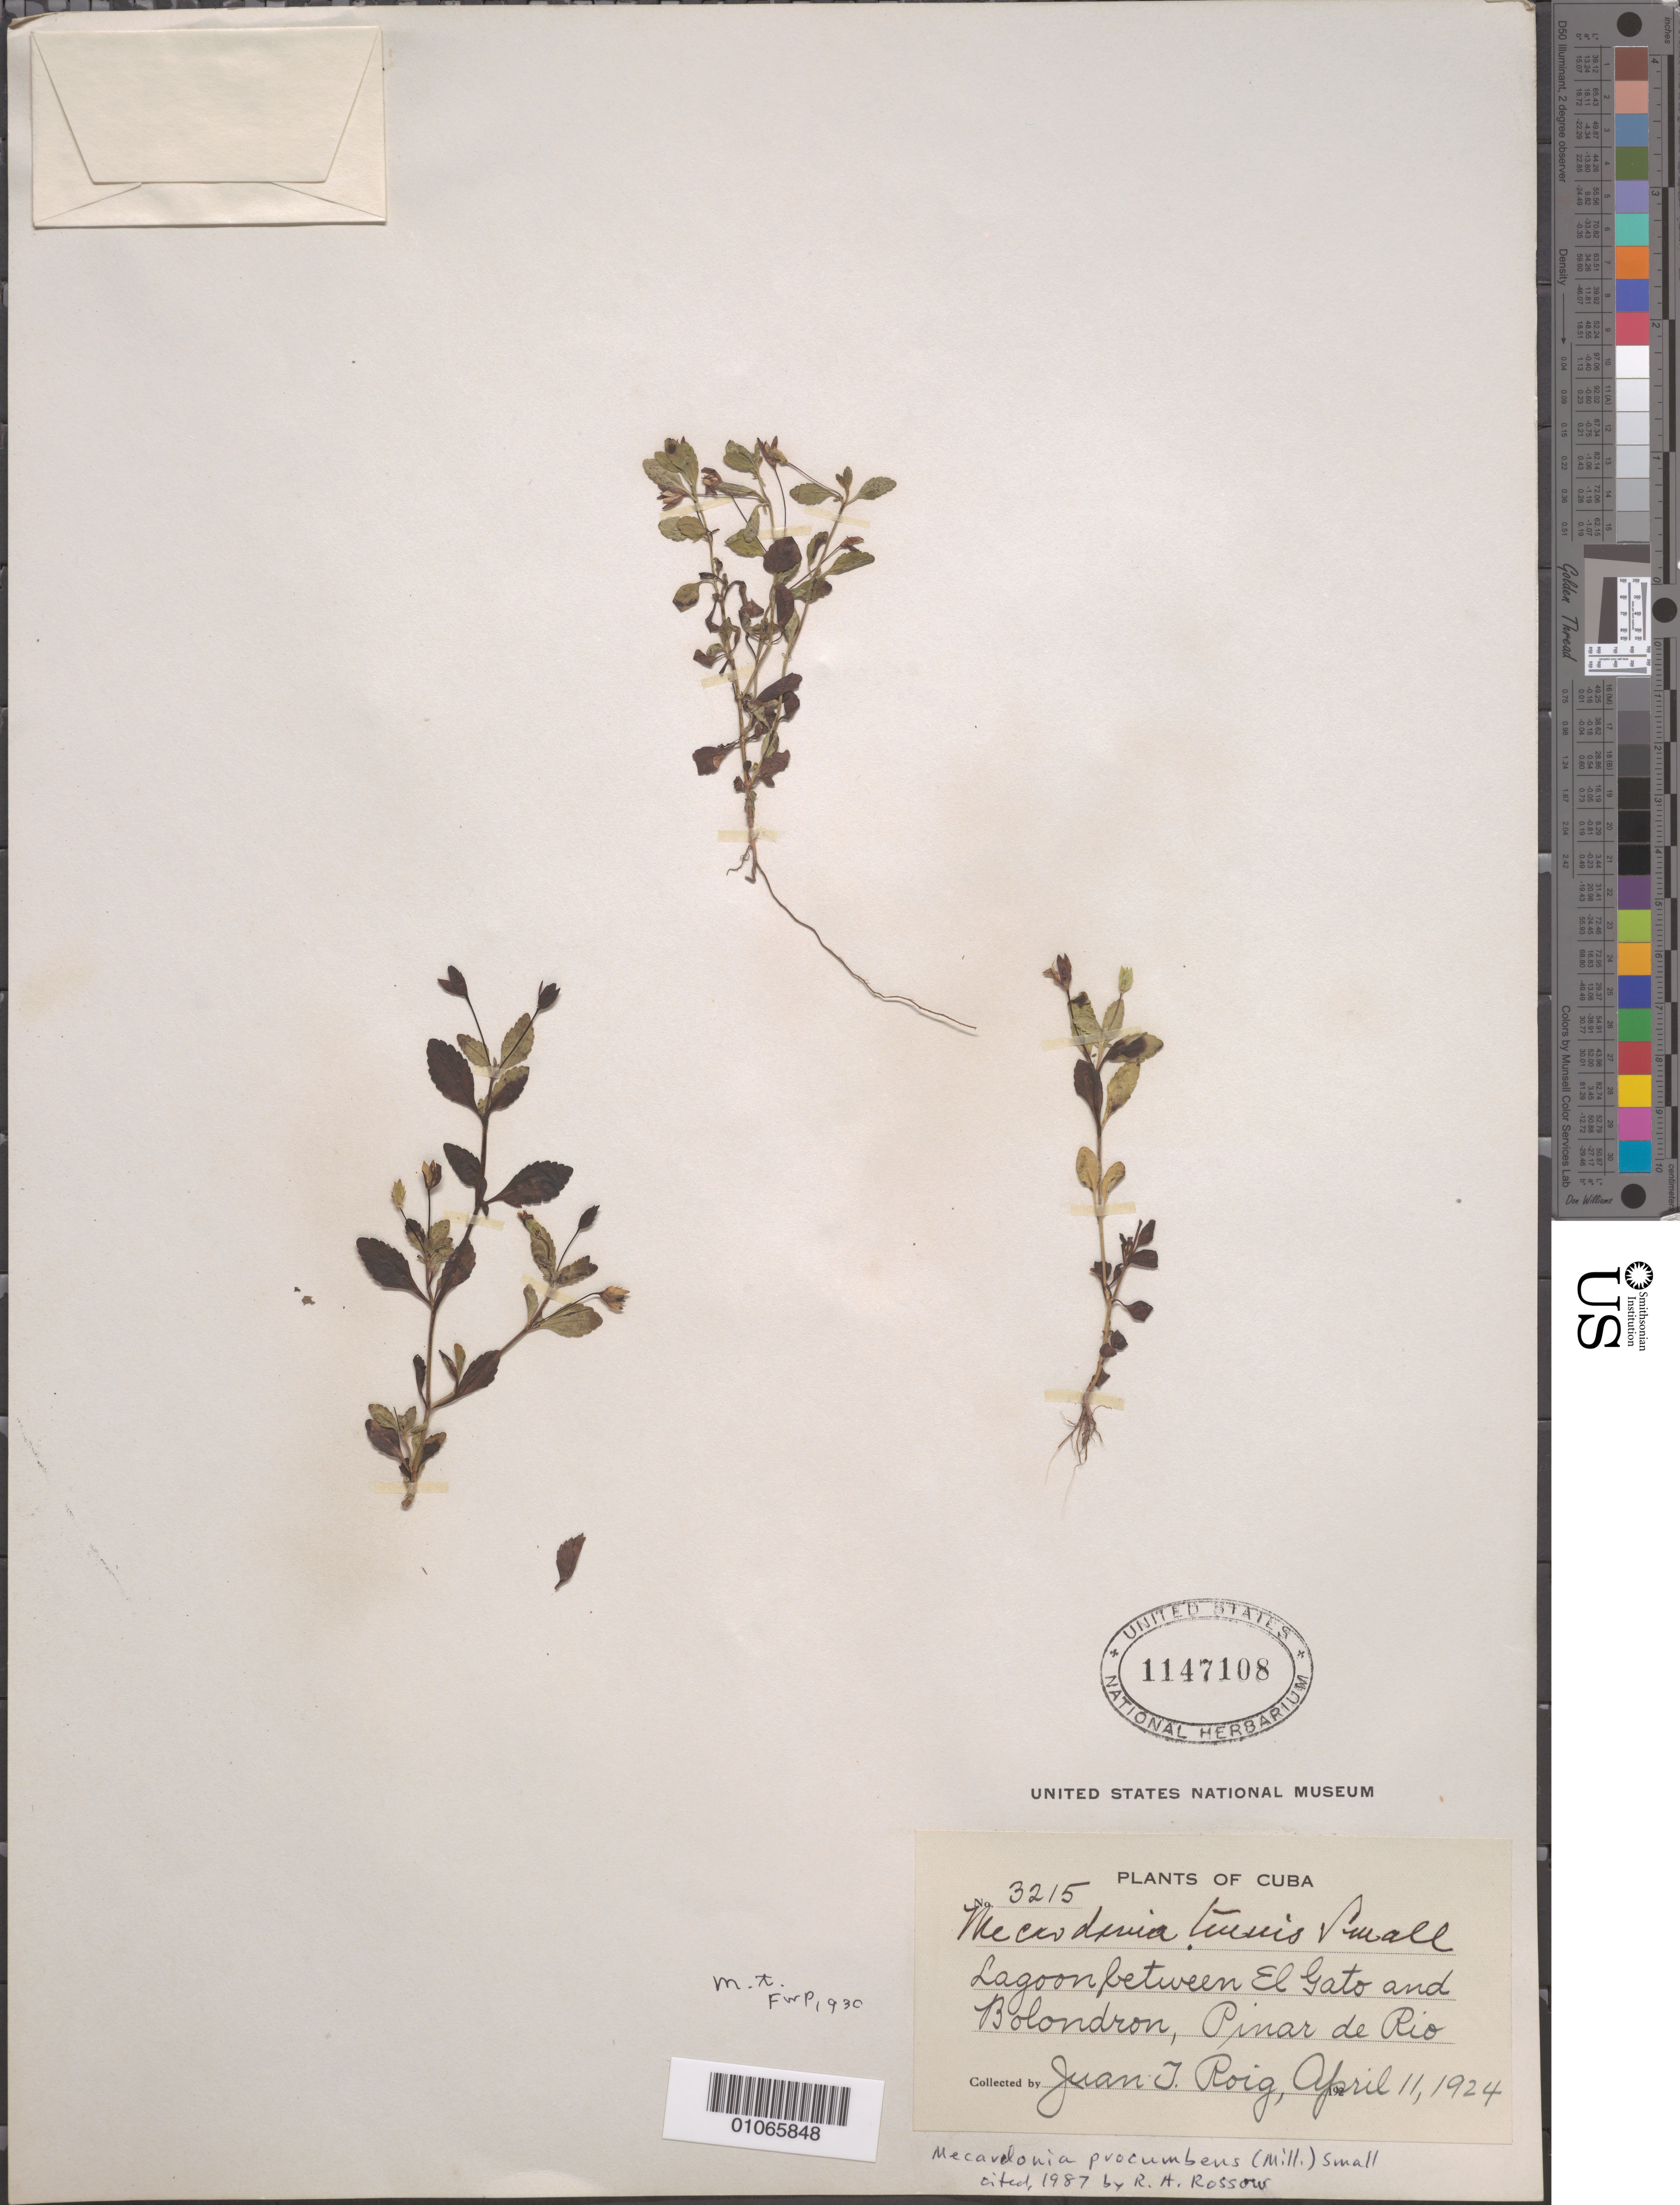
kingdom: Plantae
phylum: Tracheophyta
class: Magnoliopsida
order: Lamiales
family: Plantaginaceae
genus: Mecardonia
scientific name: Mecardonia procumbens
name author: (Mill.) Small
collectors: J. Roig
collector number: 3215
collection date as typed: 11 Apr 1924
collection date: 1924-04-11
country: Cuba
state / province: Pinar del Rio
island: Cuba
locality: Lagoon between El Gato and Bolondron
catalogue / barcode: US 1147108